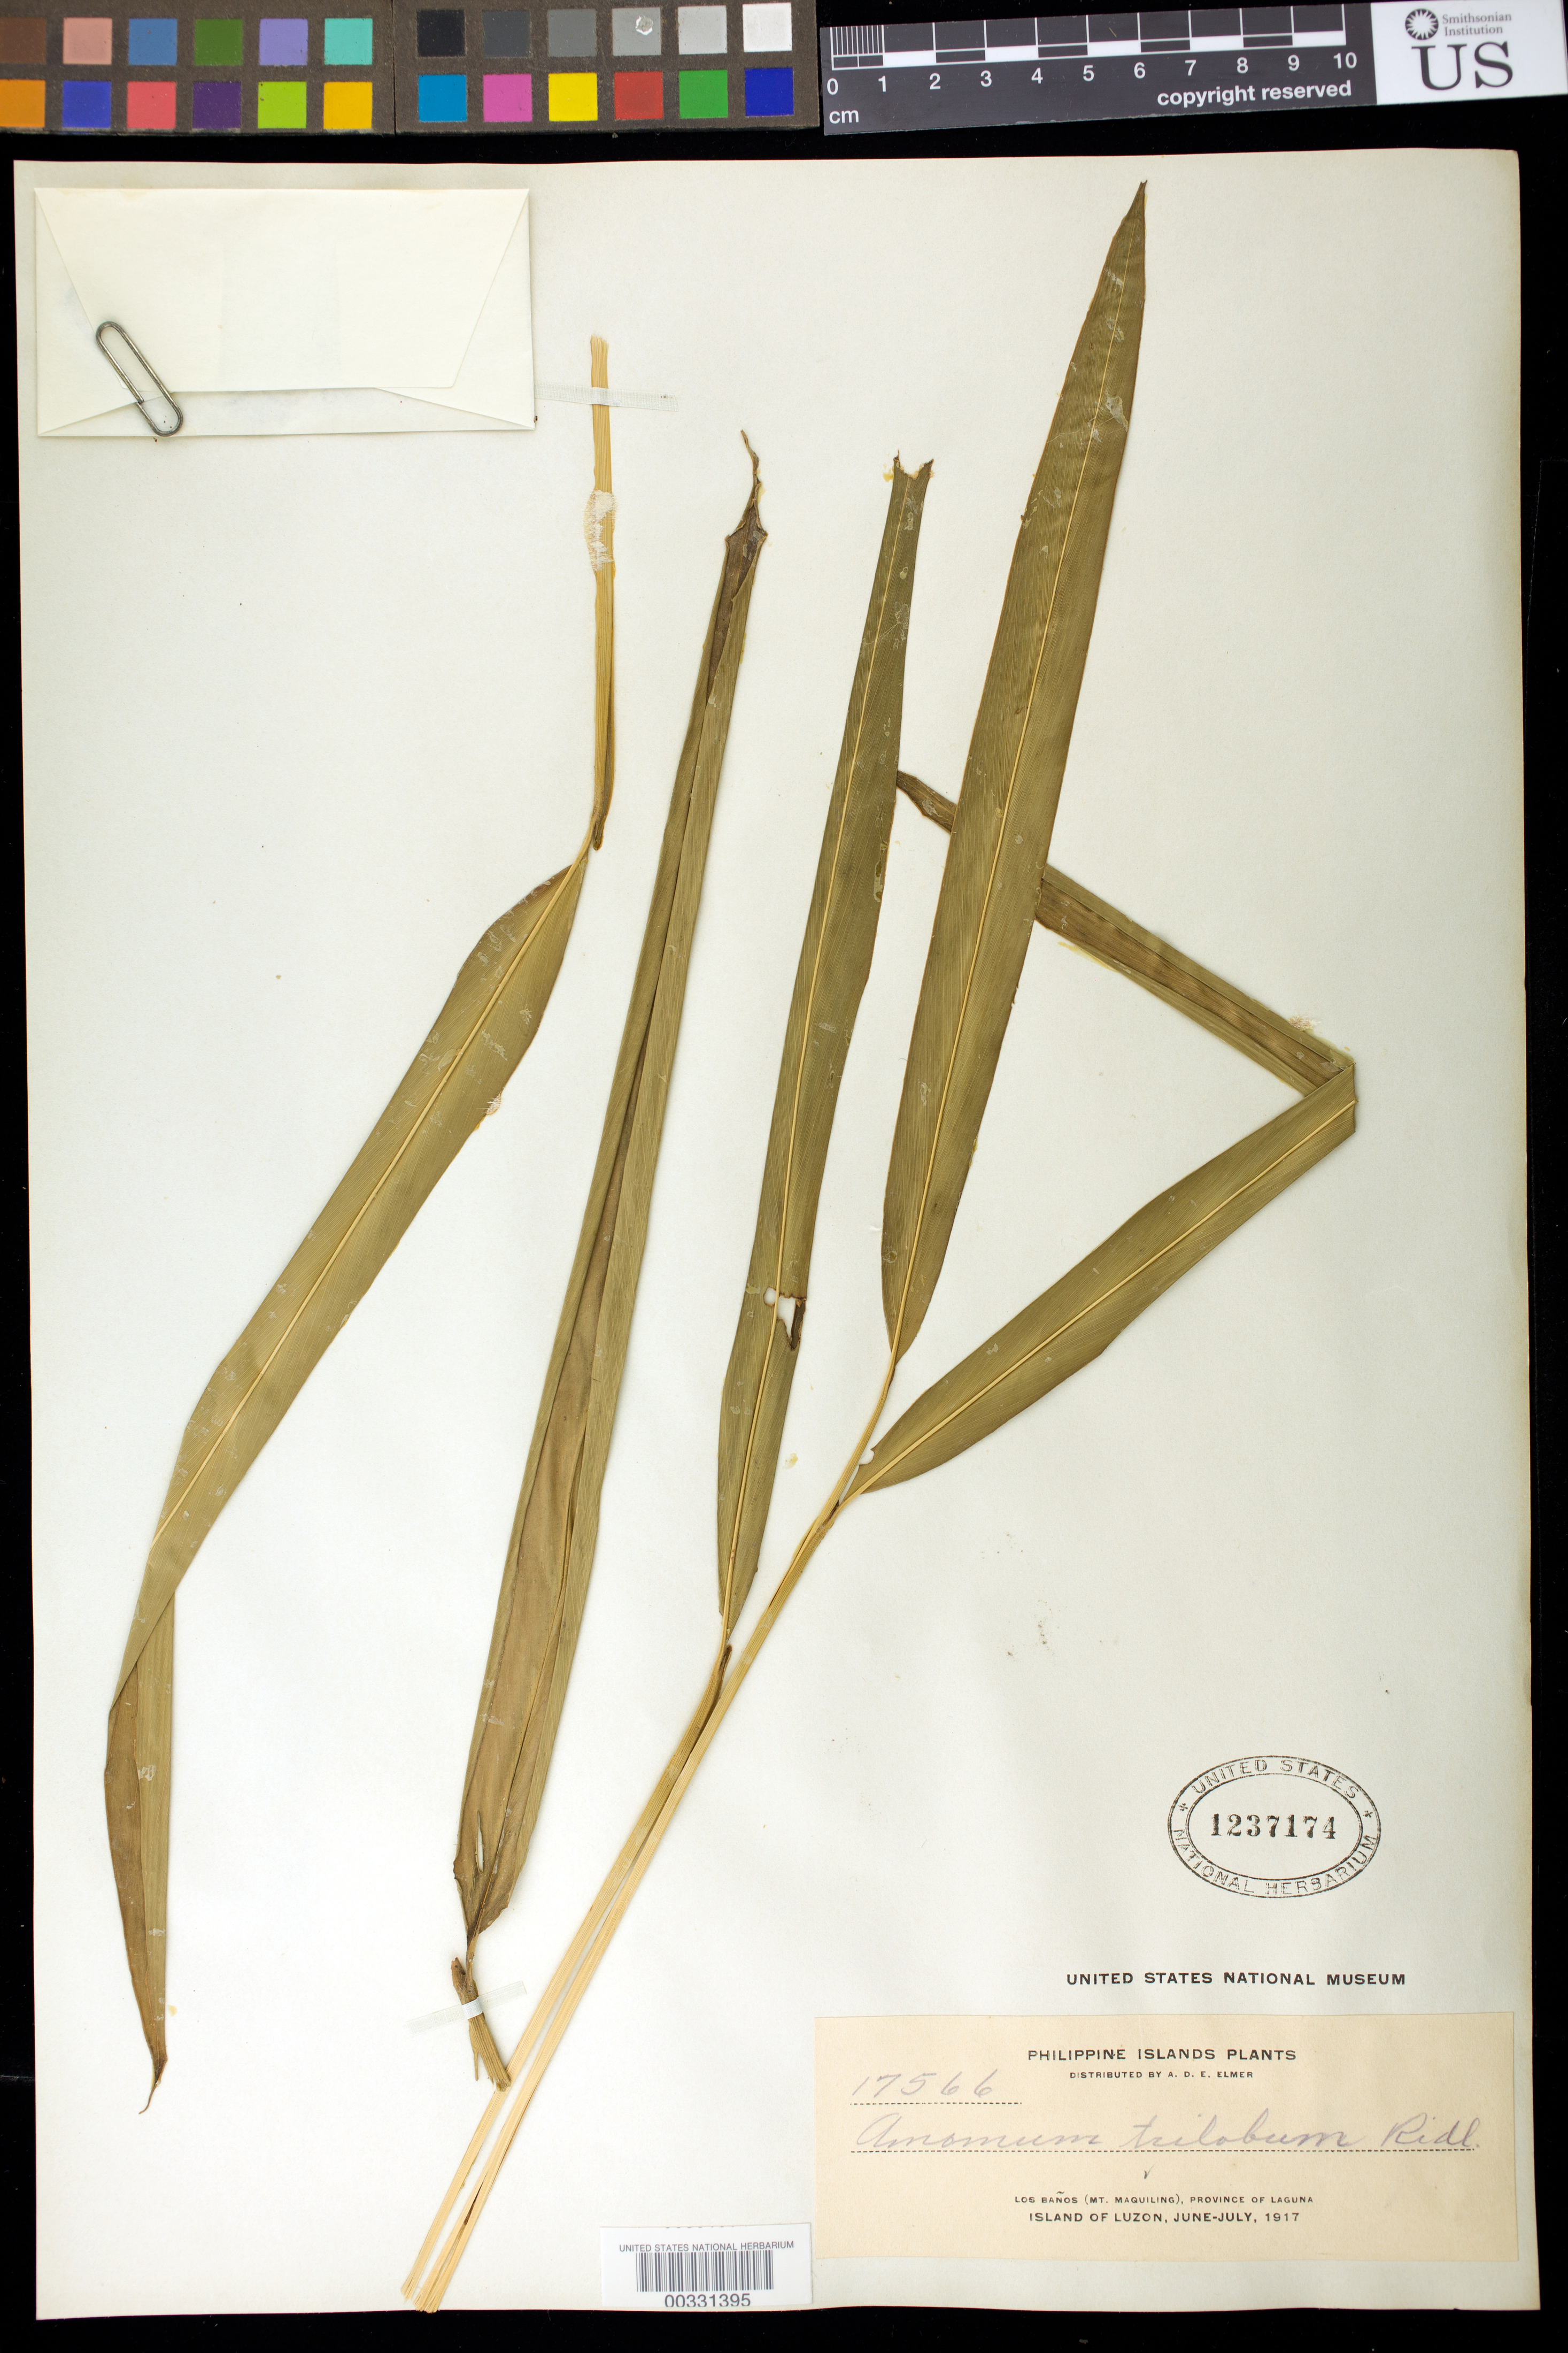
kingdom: Plantae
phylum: Tracheophyta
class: Liliopsida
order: Zingiberales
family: Zingiberaceae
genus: Wurfbainia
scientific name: Wurfbainia hedyosma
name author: (I.M. Turner) Škornick. & A.D. Poulsen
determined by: Docot, Rudolph Valentino A.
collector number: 17566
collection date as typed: Jun 1917 to -- Jul 1917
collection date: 1917-06/1917-07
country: Philippines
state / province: Calabarzon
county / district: Laguna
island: Luzon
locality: Los banos (mt maquiling)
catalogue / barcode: US 1237174